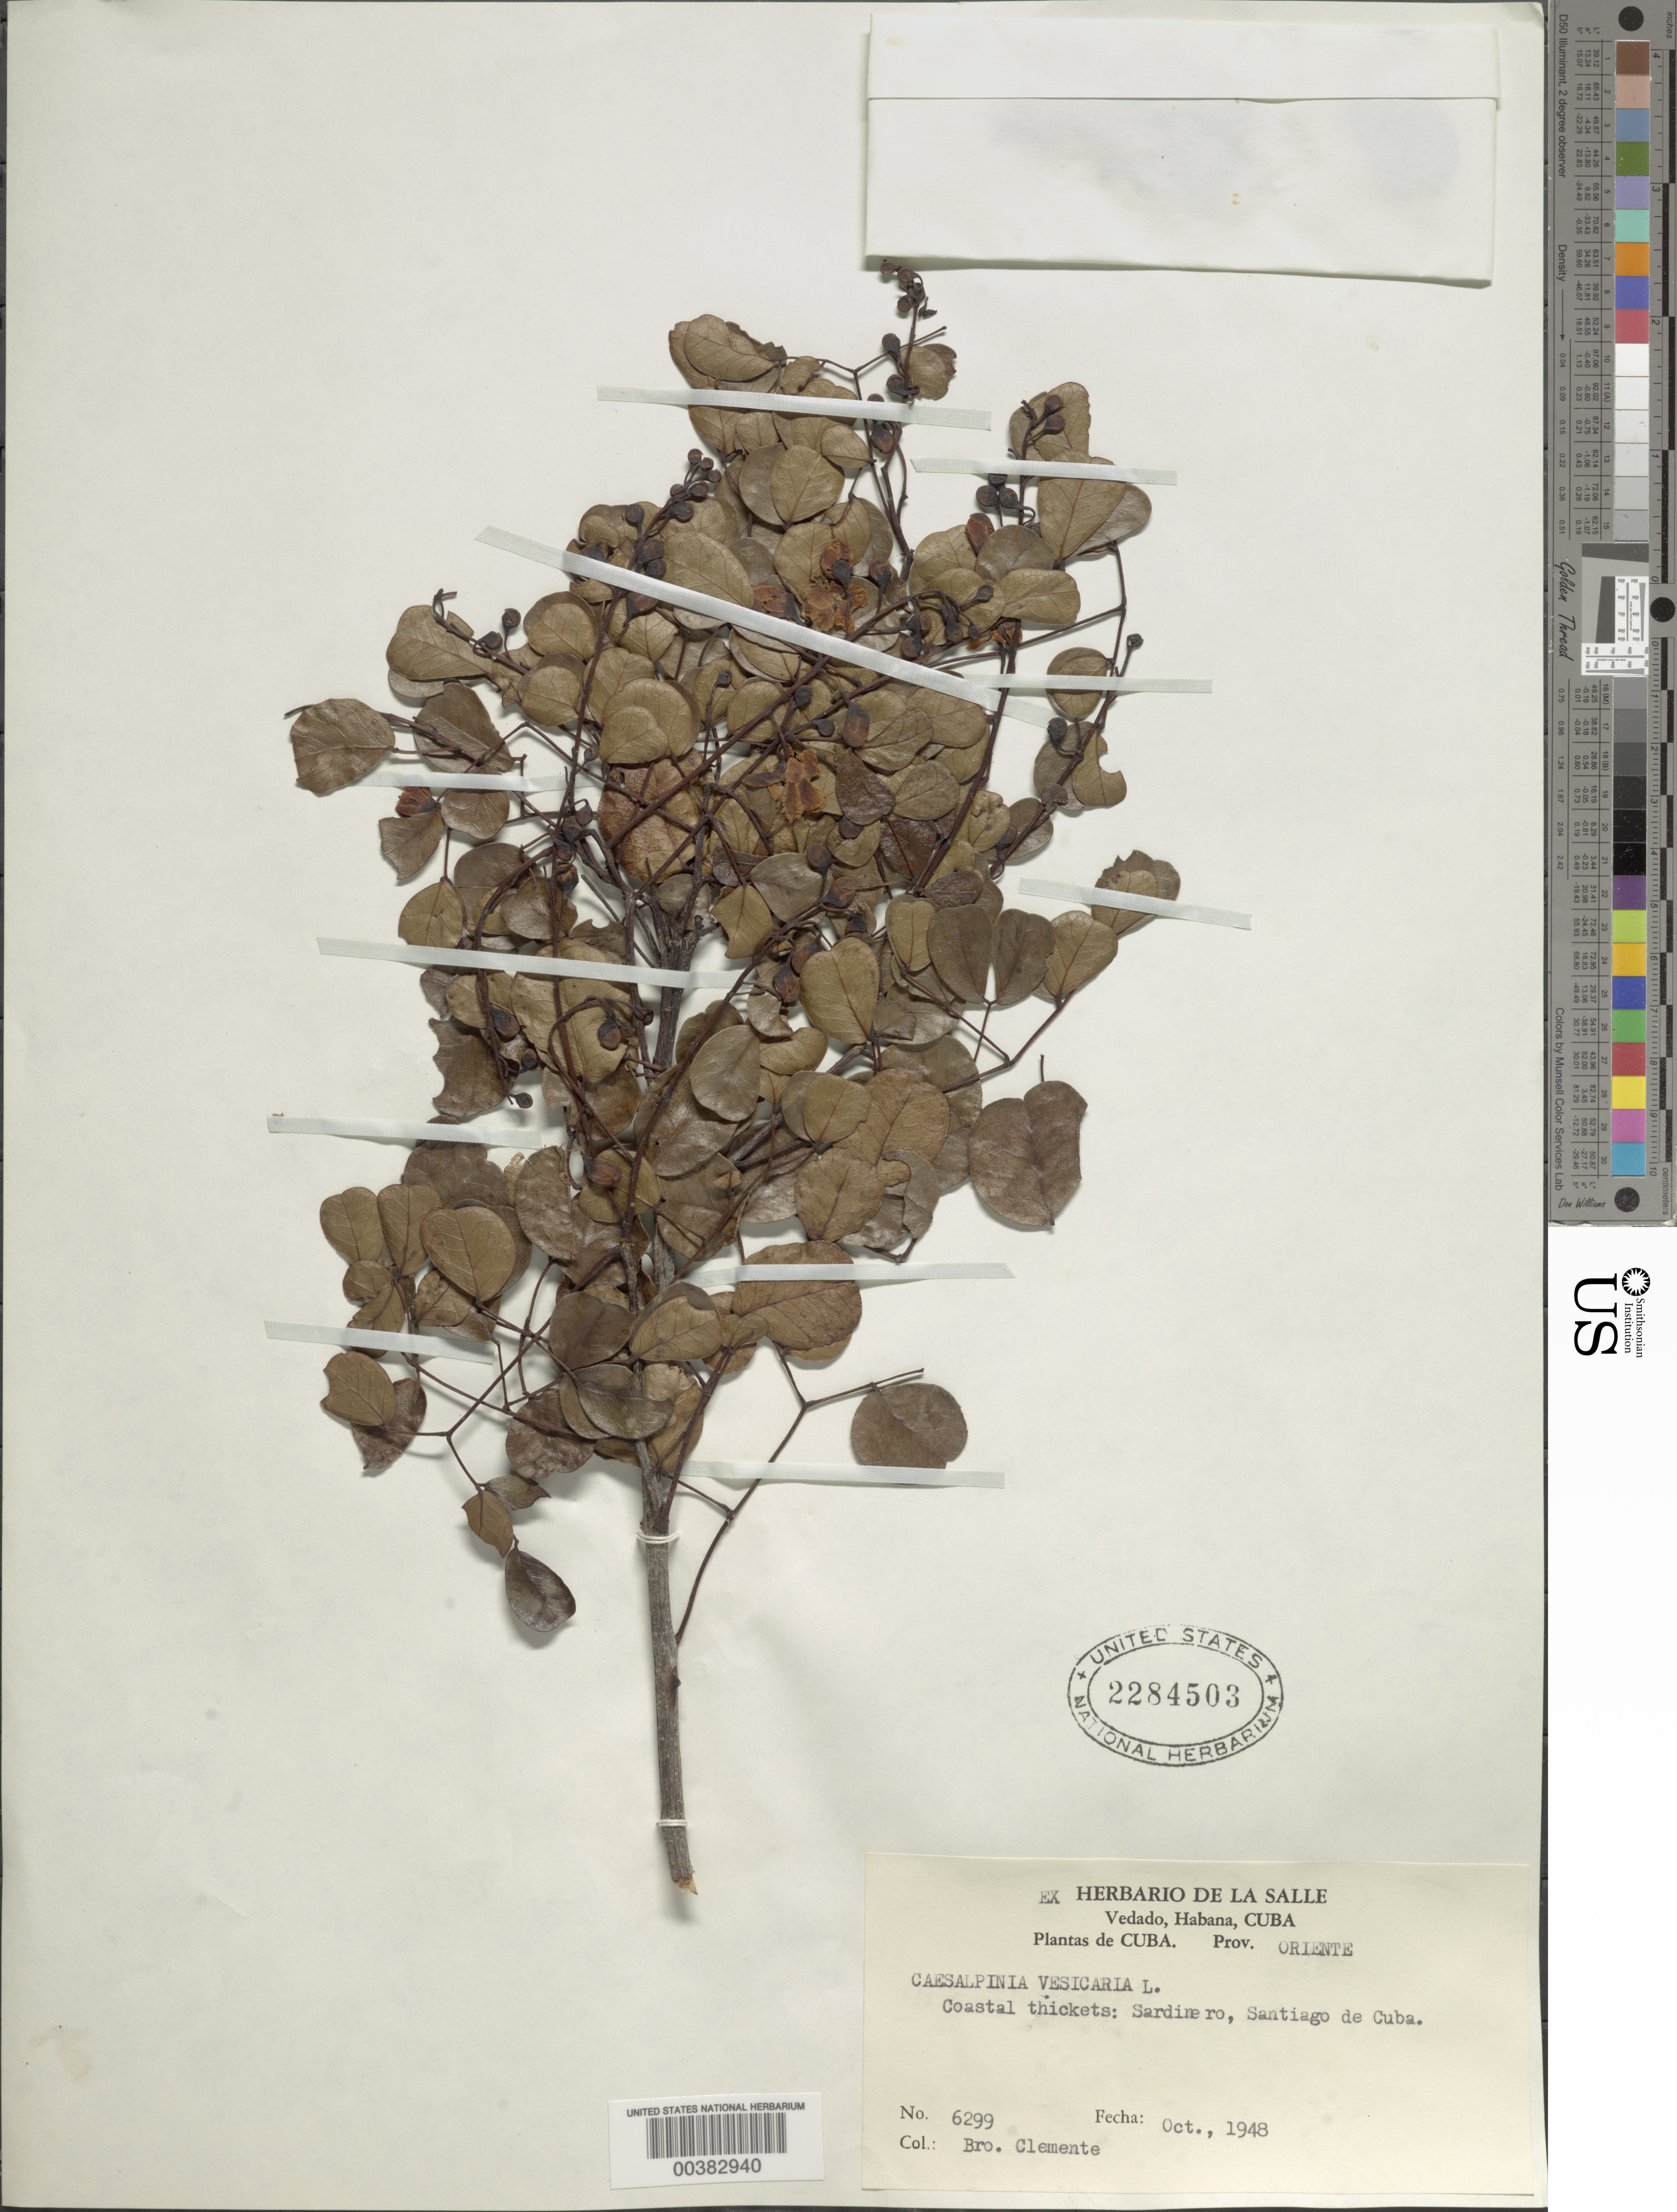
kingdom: Plantae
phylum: Tracheophyta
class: Magnoliopsida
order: Fabales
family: Fabaceae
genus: Tara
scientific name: Tara vesicaria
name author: (L.) Molinari et al.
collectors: B. Clement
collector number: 6299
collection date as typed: Oct 1948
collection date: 1948-10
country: Cuba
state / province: Oriente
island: Greater Antilles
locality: Sardinero, santiago de cuba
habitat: Coastal thickets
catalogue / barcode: US 2284503